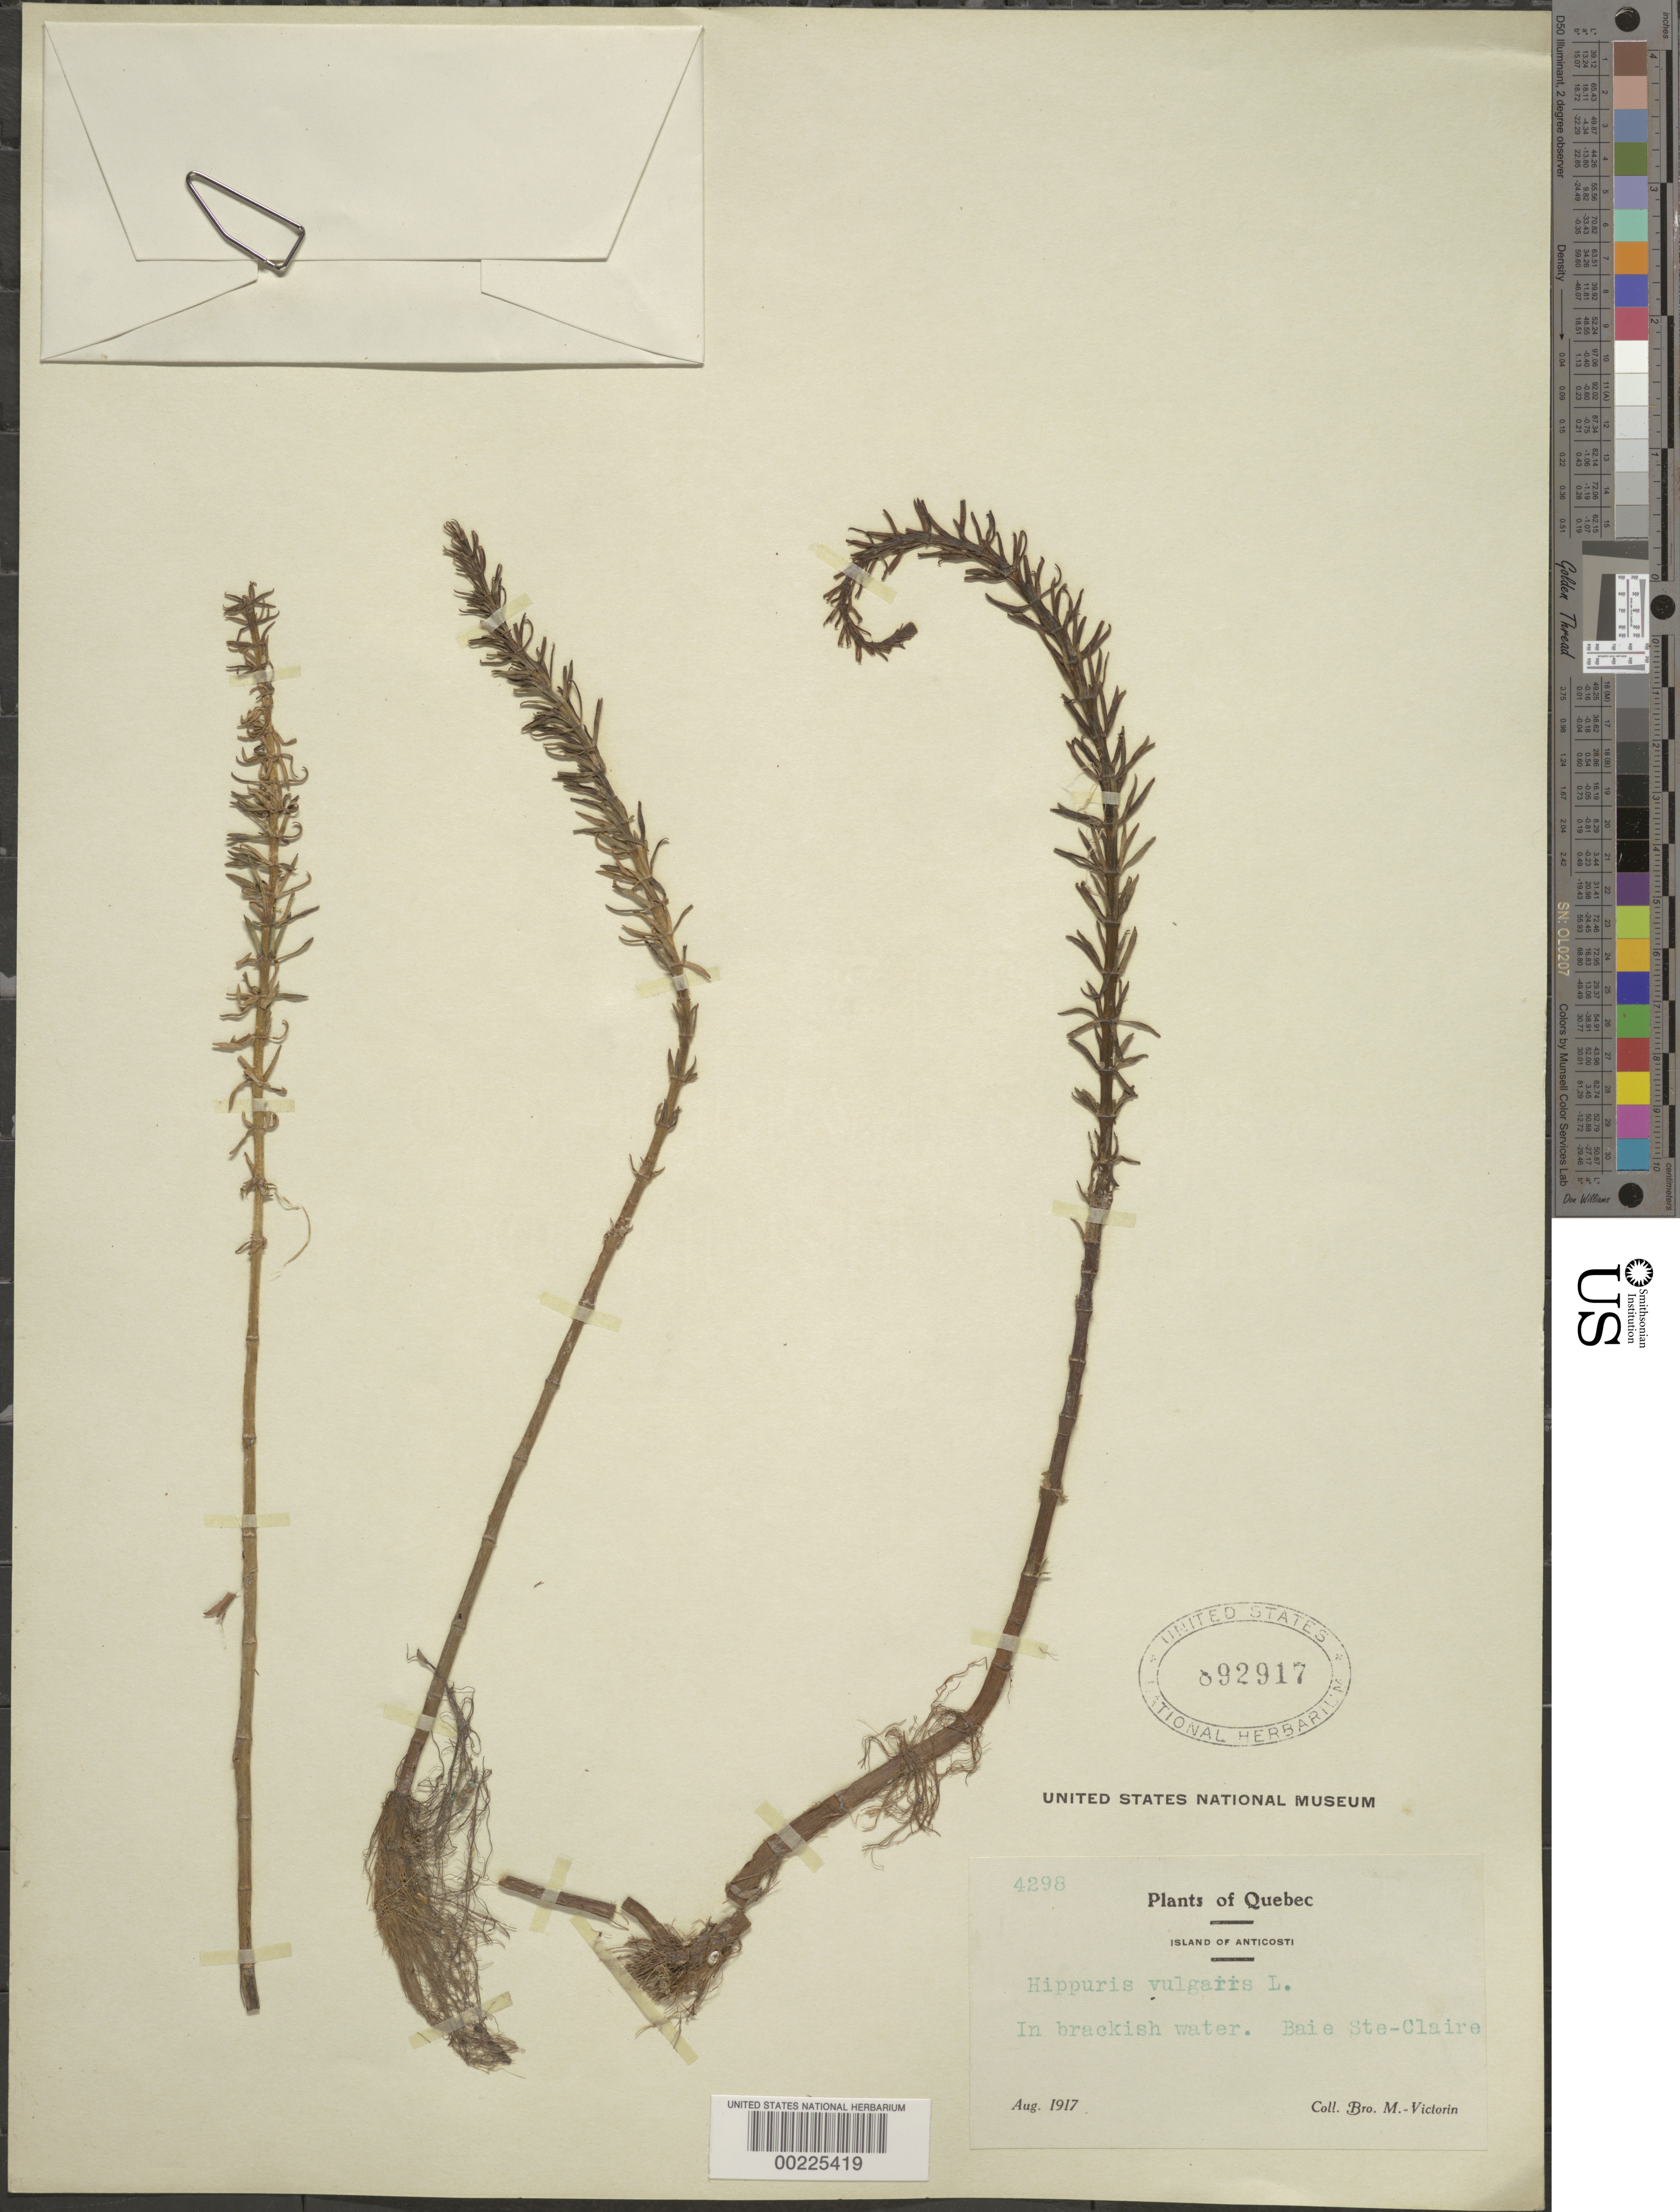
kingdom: Plantae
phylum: Tracheophyta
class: Magnoliopsida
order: Lamiales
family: Plantaginaceae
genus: Hippuris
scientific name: Hippuris vulgaris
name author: L.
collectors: Fr. Marie-Victorin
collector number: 4298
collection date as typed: Aug 1917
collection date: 1917-08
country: Canada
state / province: Quebec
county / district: Minganie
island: Anticosti Island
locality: Baie ste-claire; island of anticosti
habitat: In brackish water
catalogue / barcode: US 892917